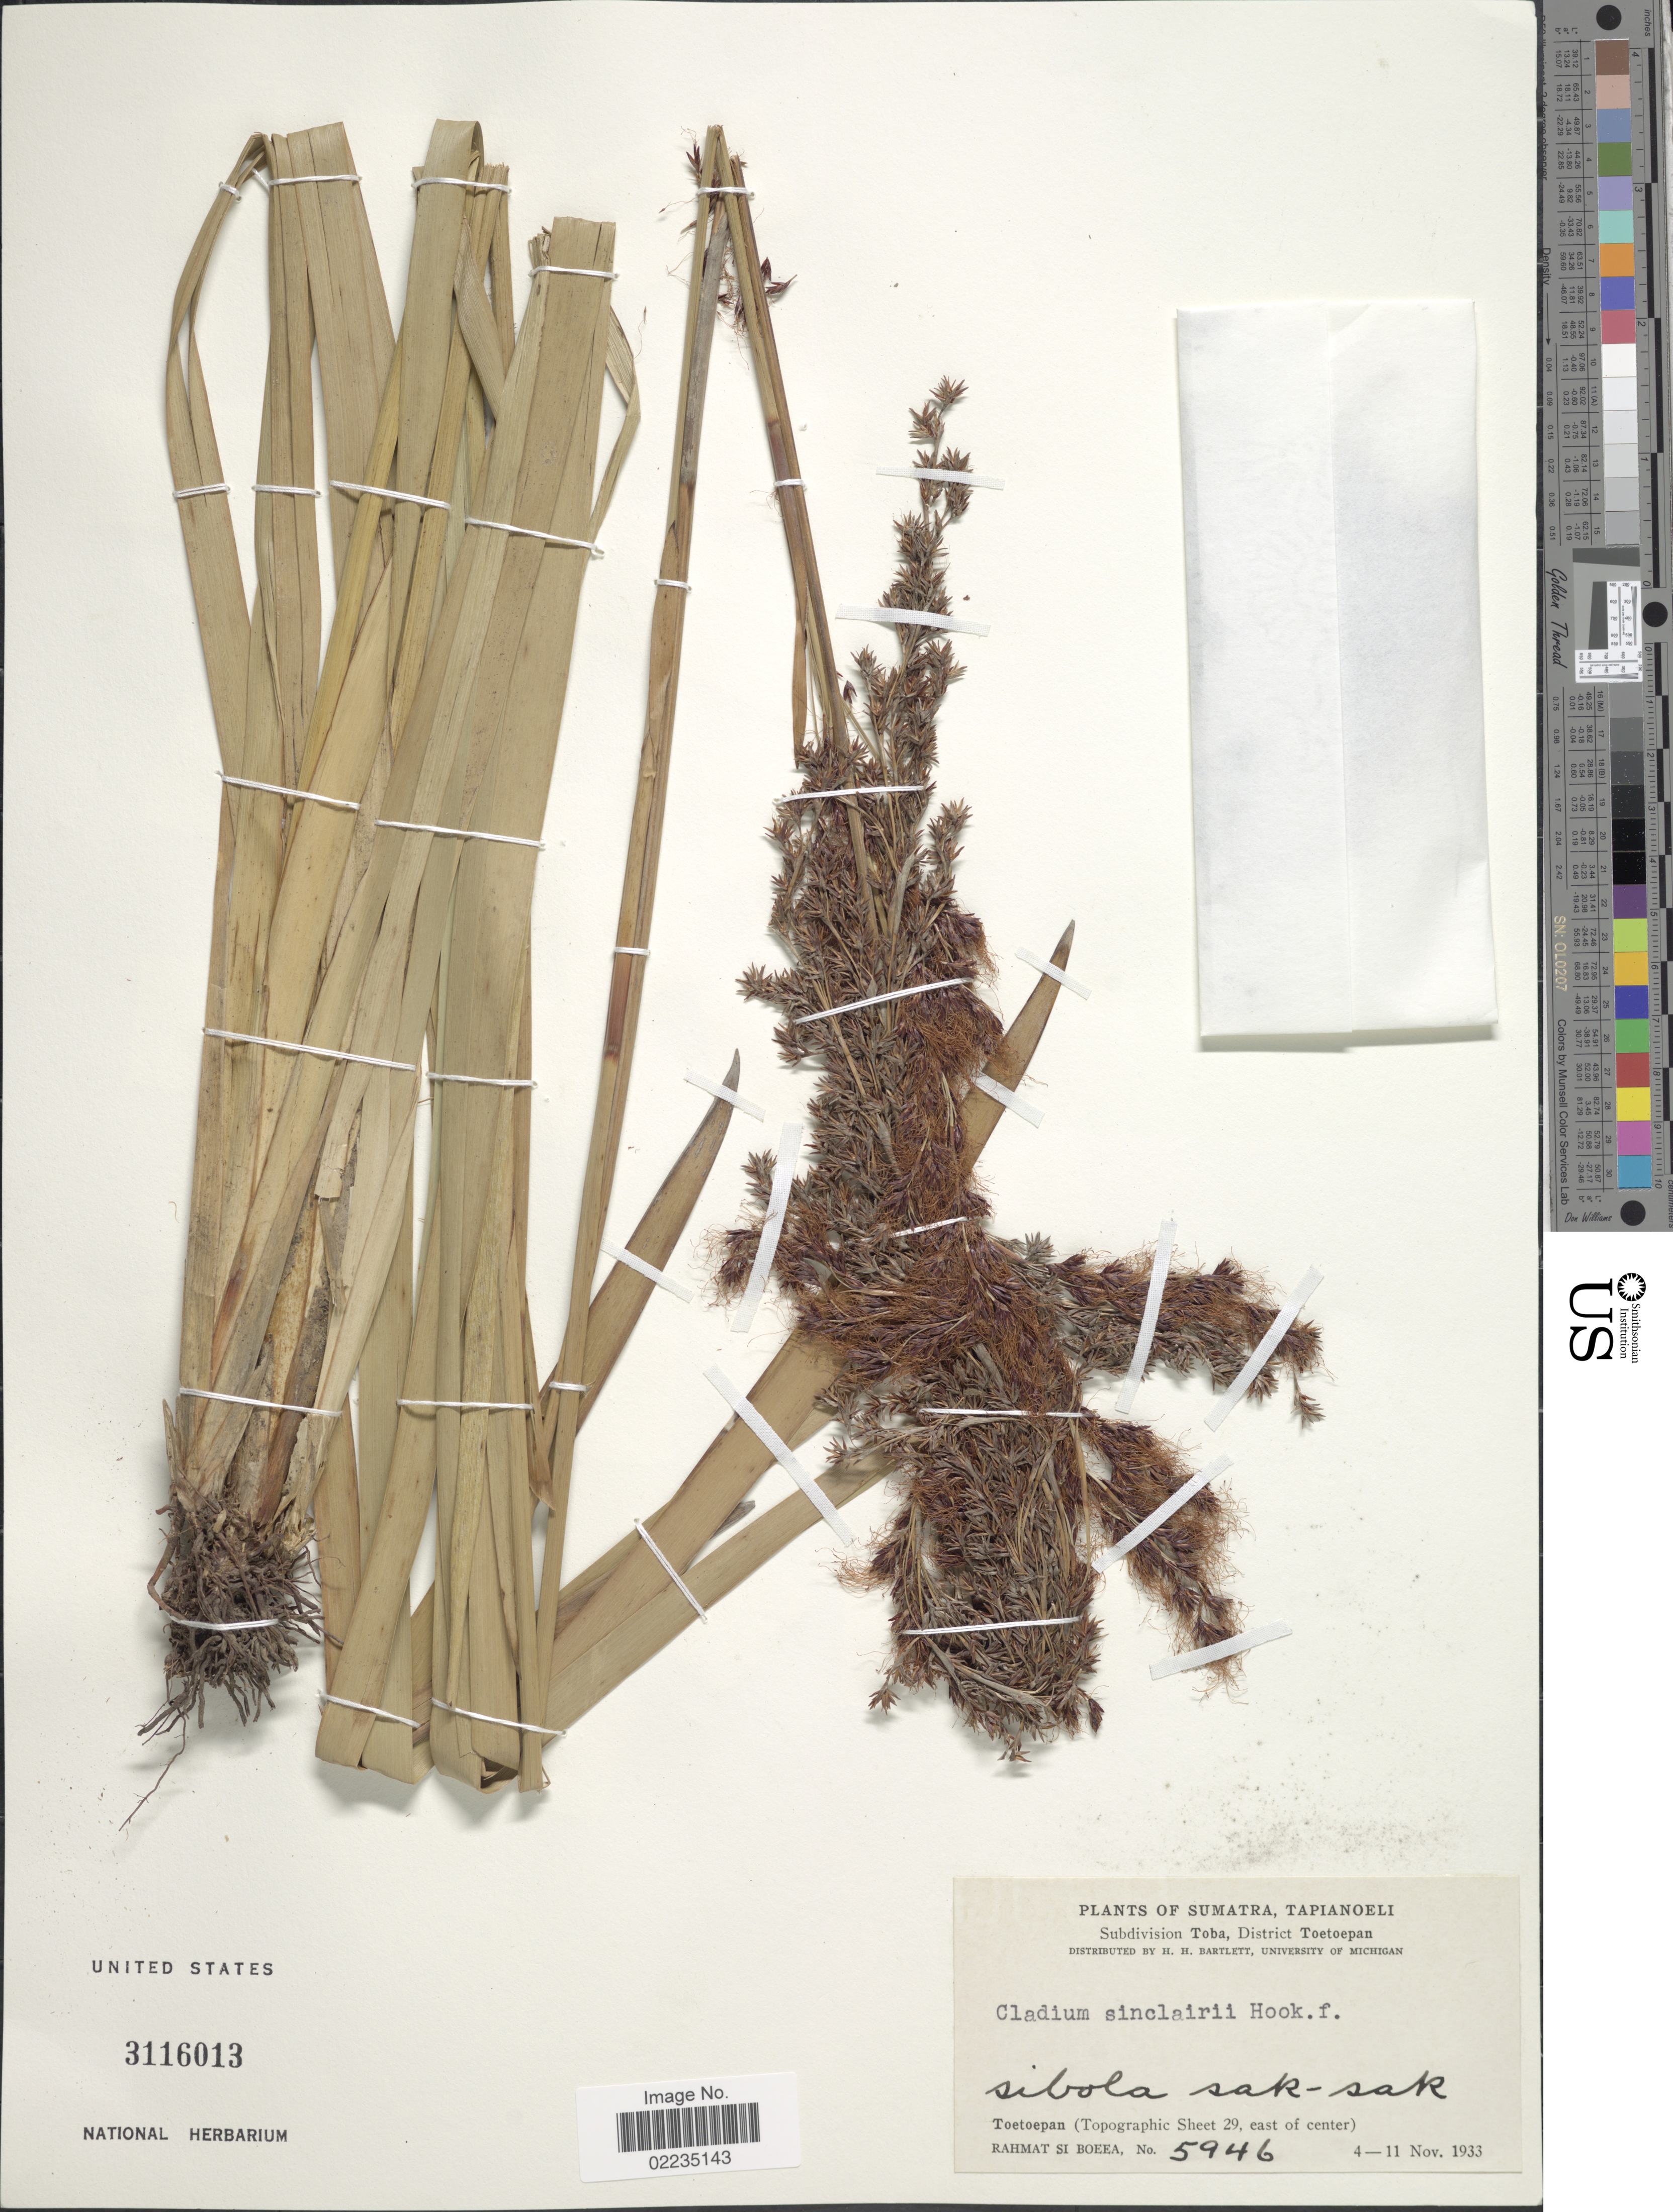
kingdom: Plantae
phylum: Tracheophyta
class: Liliopsida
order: Poales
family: Cyperaceae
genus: Machaerina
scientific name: Machaerina sinclairii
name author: (Hook. f.) T. Koyama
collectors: Rahmat Si Boeea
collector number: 5946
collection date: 1933-11-04/1933-11-11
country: Indonesia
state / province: Sumatra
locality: Sumatra, Tapianoeli, sibola sak-sak, Toetoepan (Topographic Sheet 29, east of center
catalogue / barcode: US 3116013